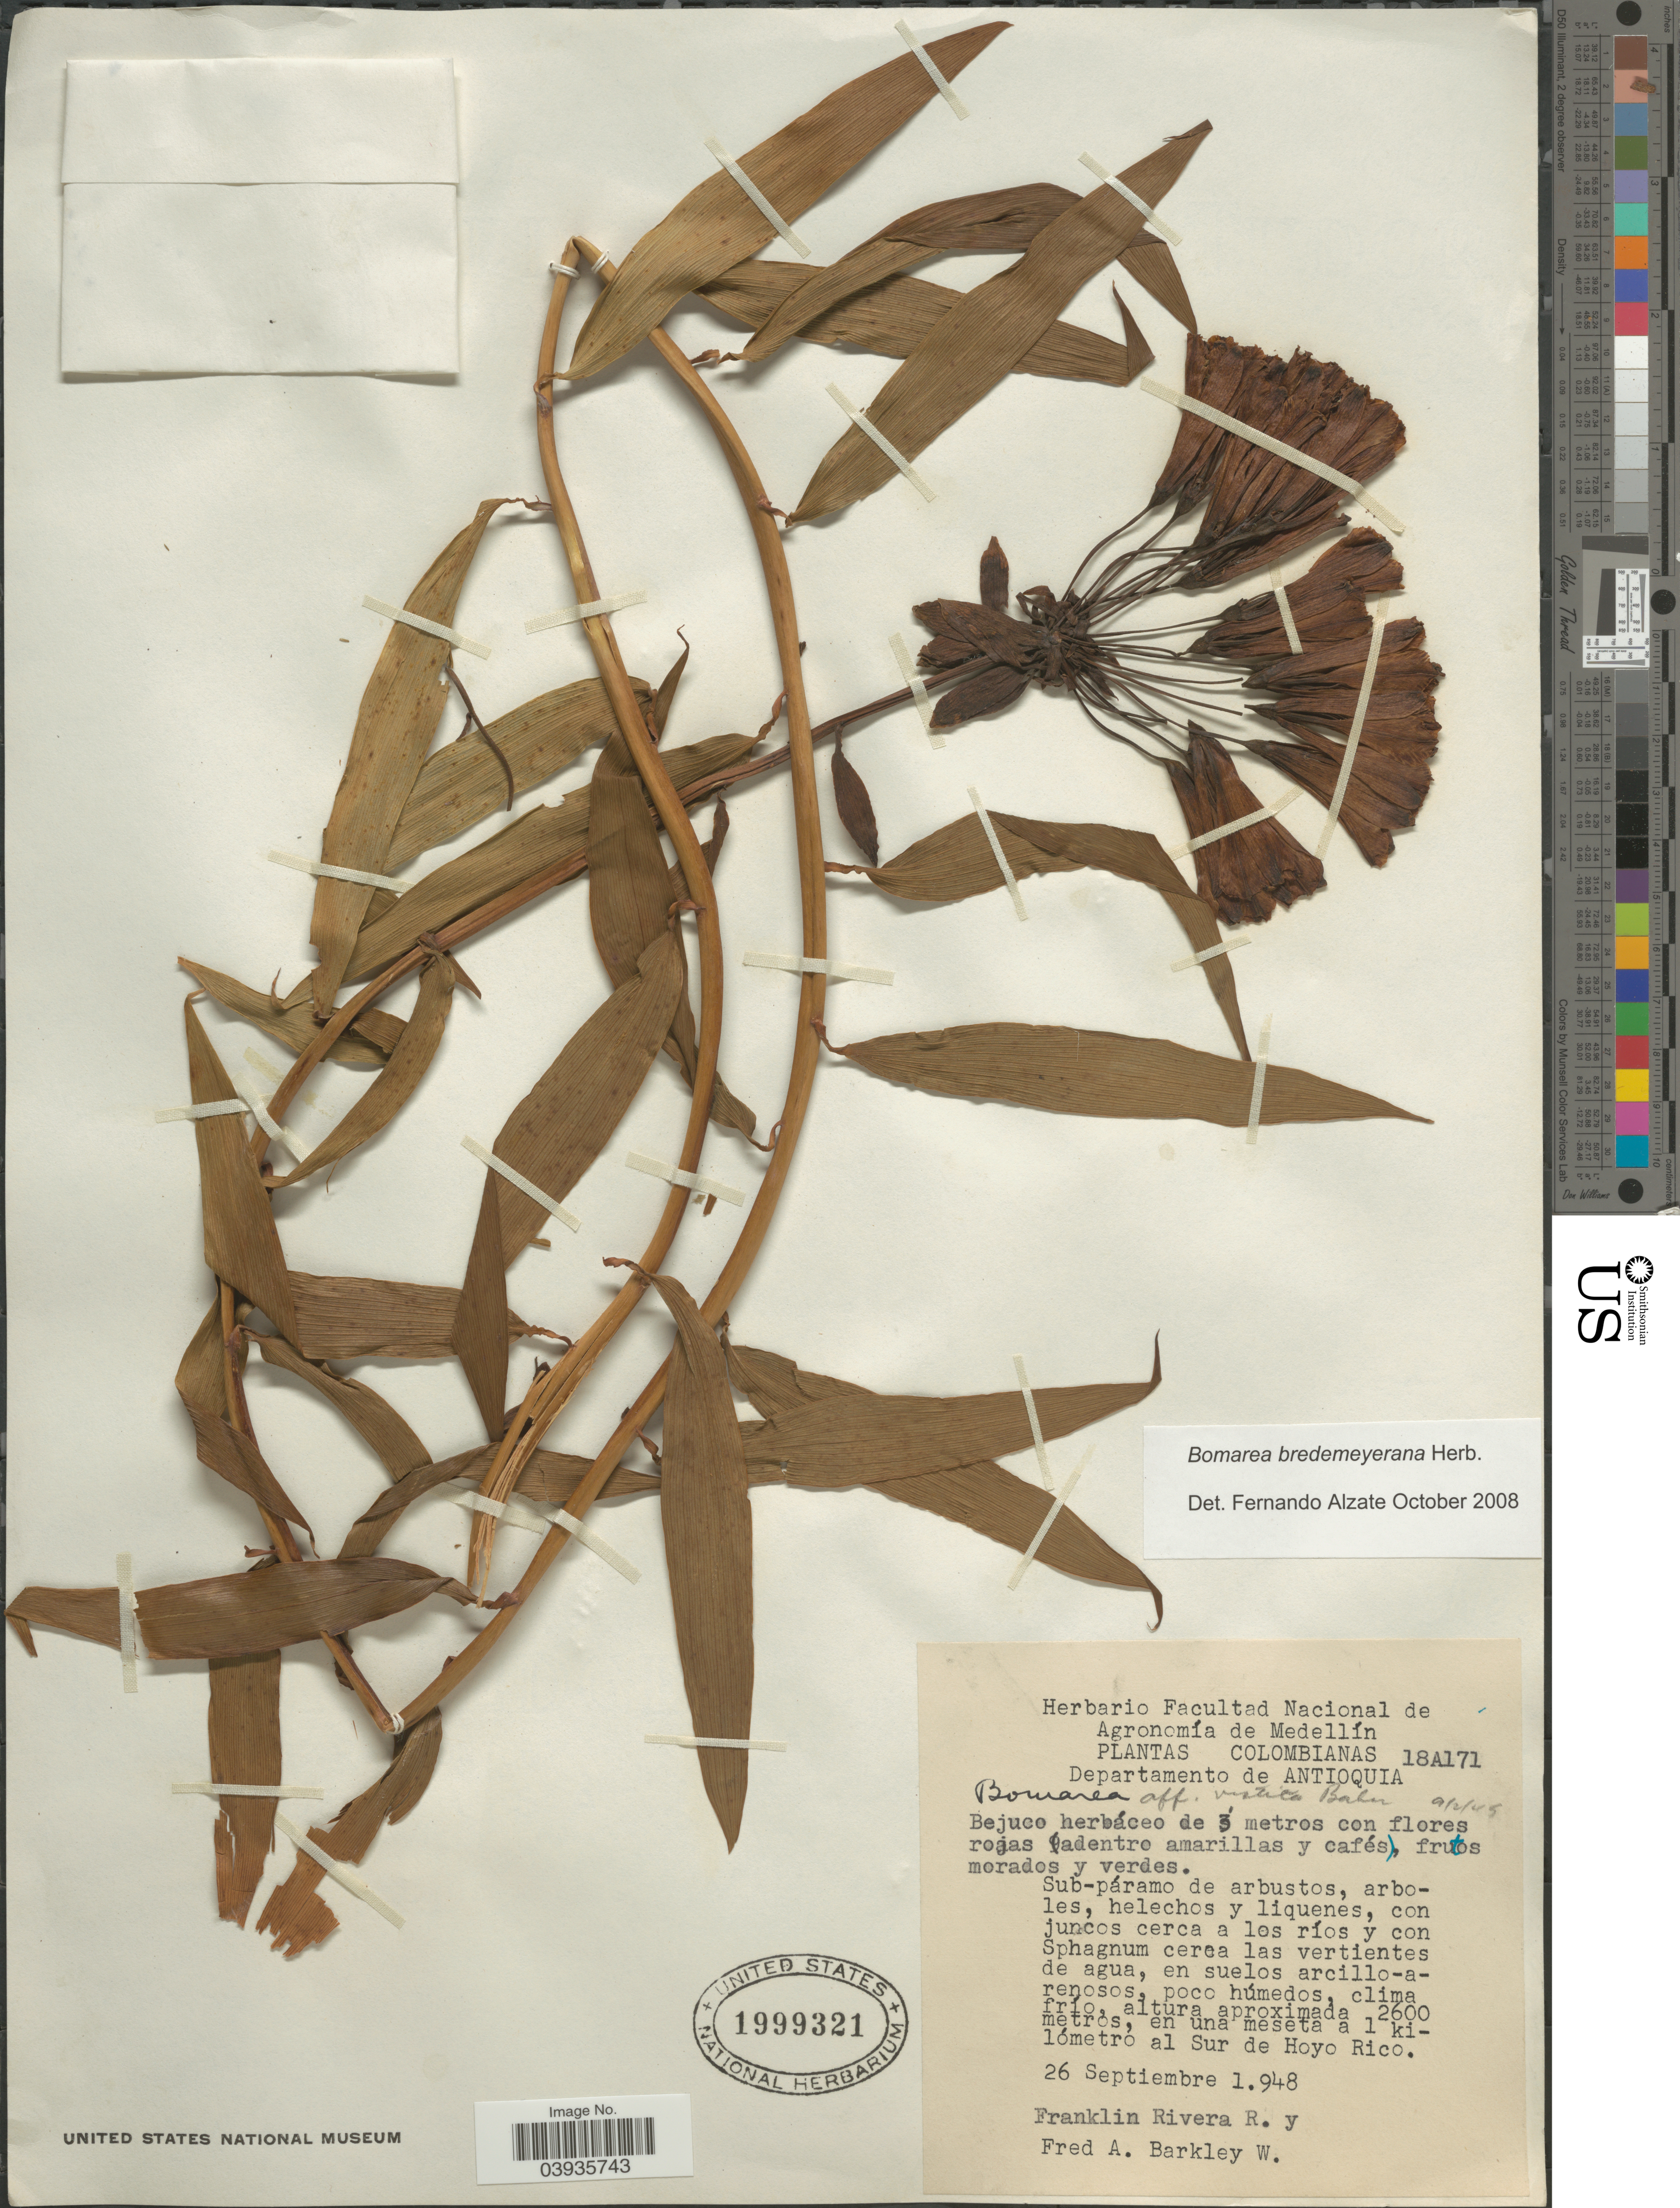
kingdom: Plantae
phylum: Tracheophyta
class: Liliopsida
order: Liliales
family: Alstroemeriaceae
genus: Bomarea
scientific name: Bomarea bredemeyeriana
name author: Herb.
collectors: F. Rivera R. & F. Barkley W.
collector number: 18A171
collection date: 1948-09-26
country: Colombia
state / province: Antioquia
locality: Departamento de Antioquia. En una meseta a 1 kilómetro al Sur de Hoyo Rico.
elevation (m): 2600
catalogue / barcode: US 1999321